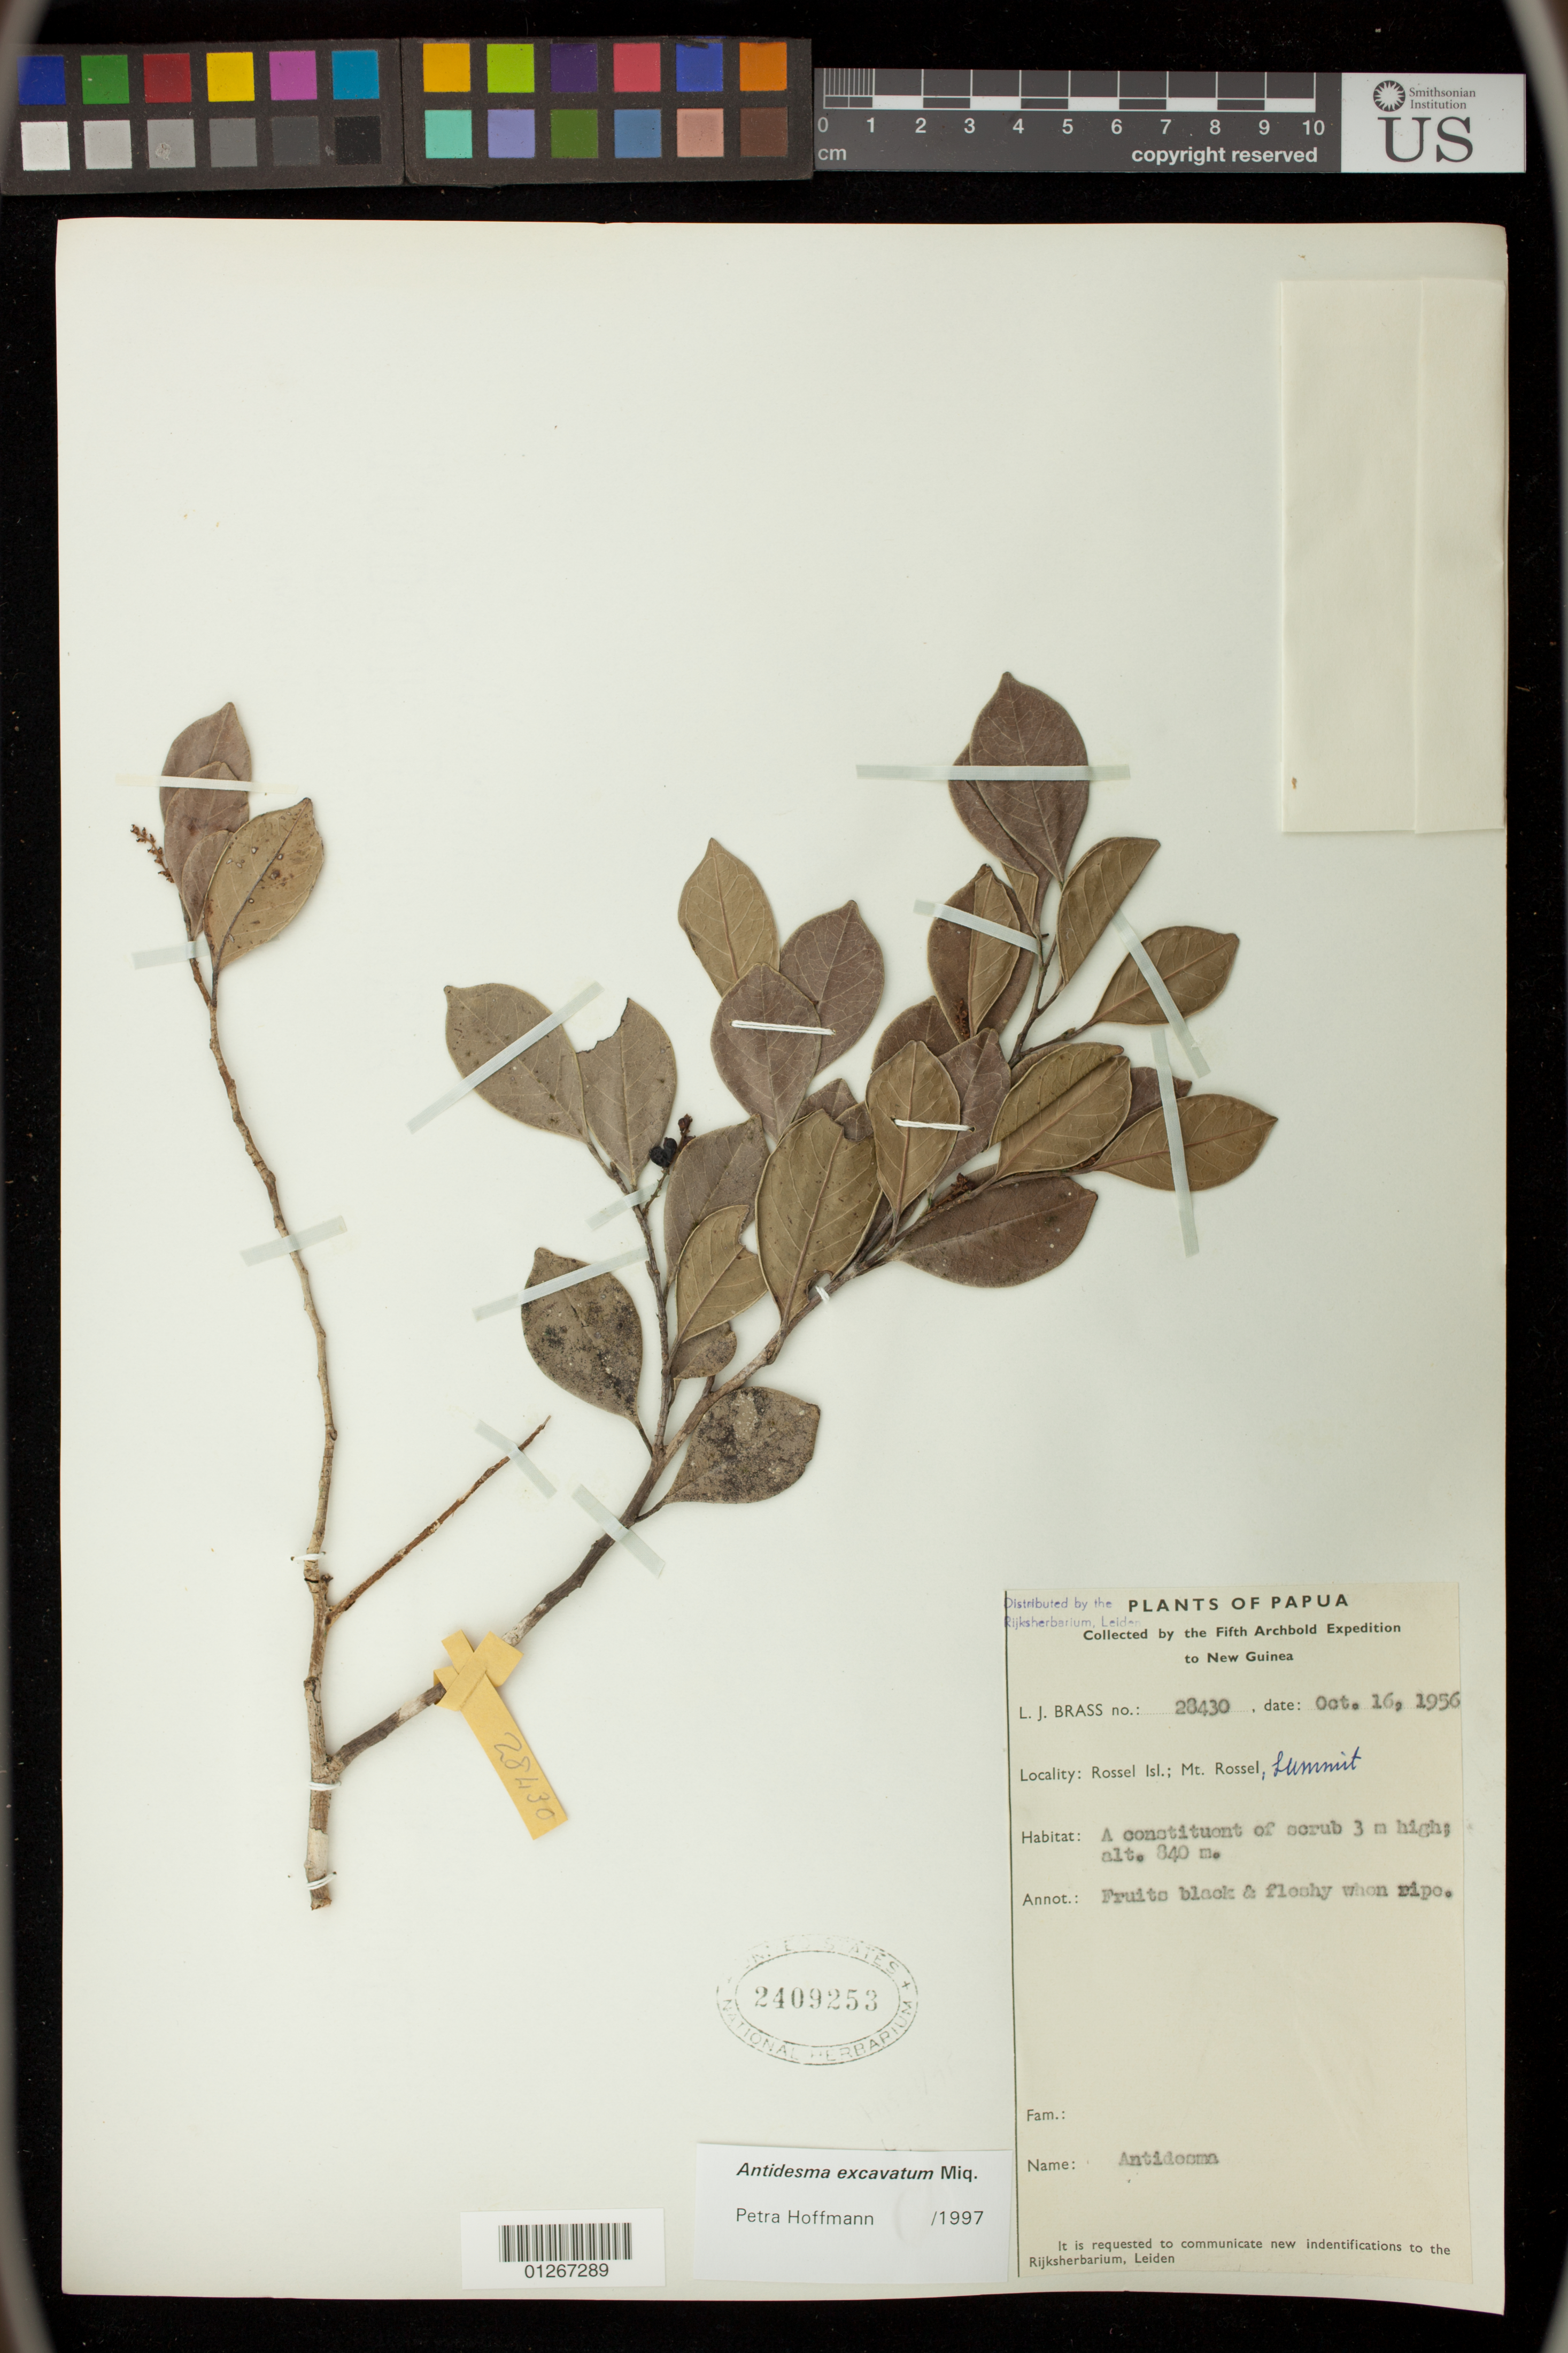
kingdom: Plantae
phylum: Tracheophyta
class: Magnoliopsida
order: Malpighiales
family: Phyllanthaceae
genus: Antidesma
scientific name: Antidesma excavatum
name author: Miq.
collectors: L. J. Brass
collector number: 28430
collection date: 1956-10-16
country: Papua New Guinea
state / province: Milne Bay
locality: Rossel Isl.; Mt. Rossel, summit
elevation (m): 840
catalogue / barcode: US 2409253